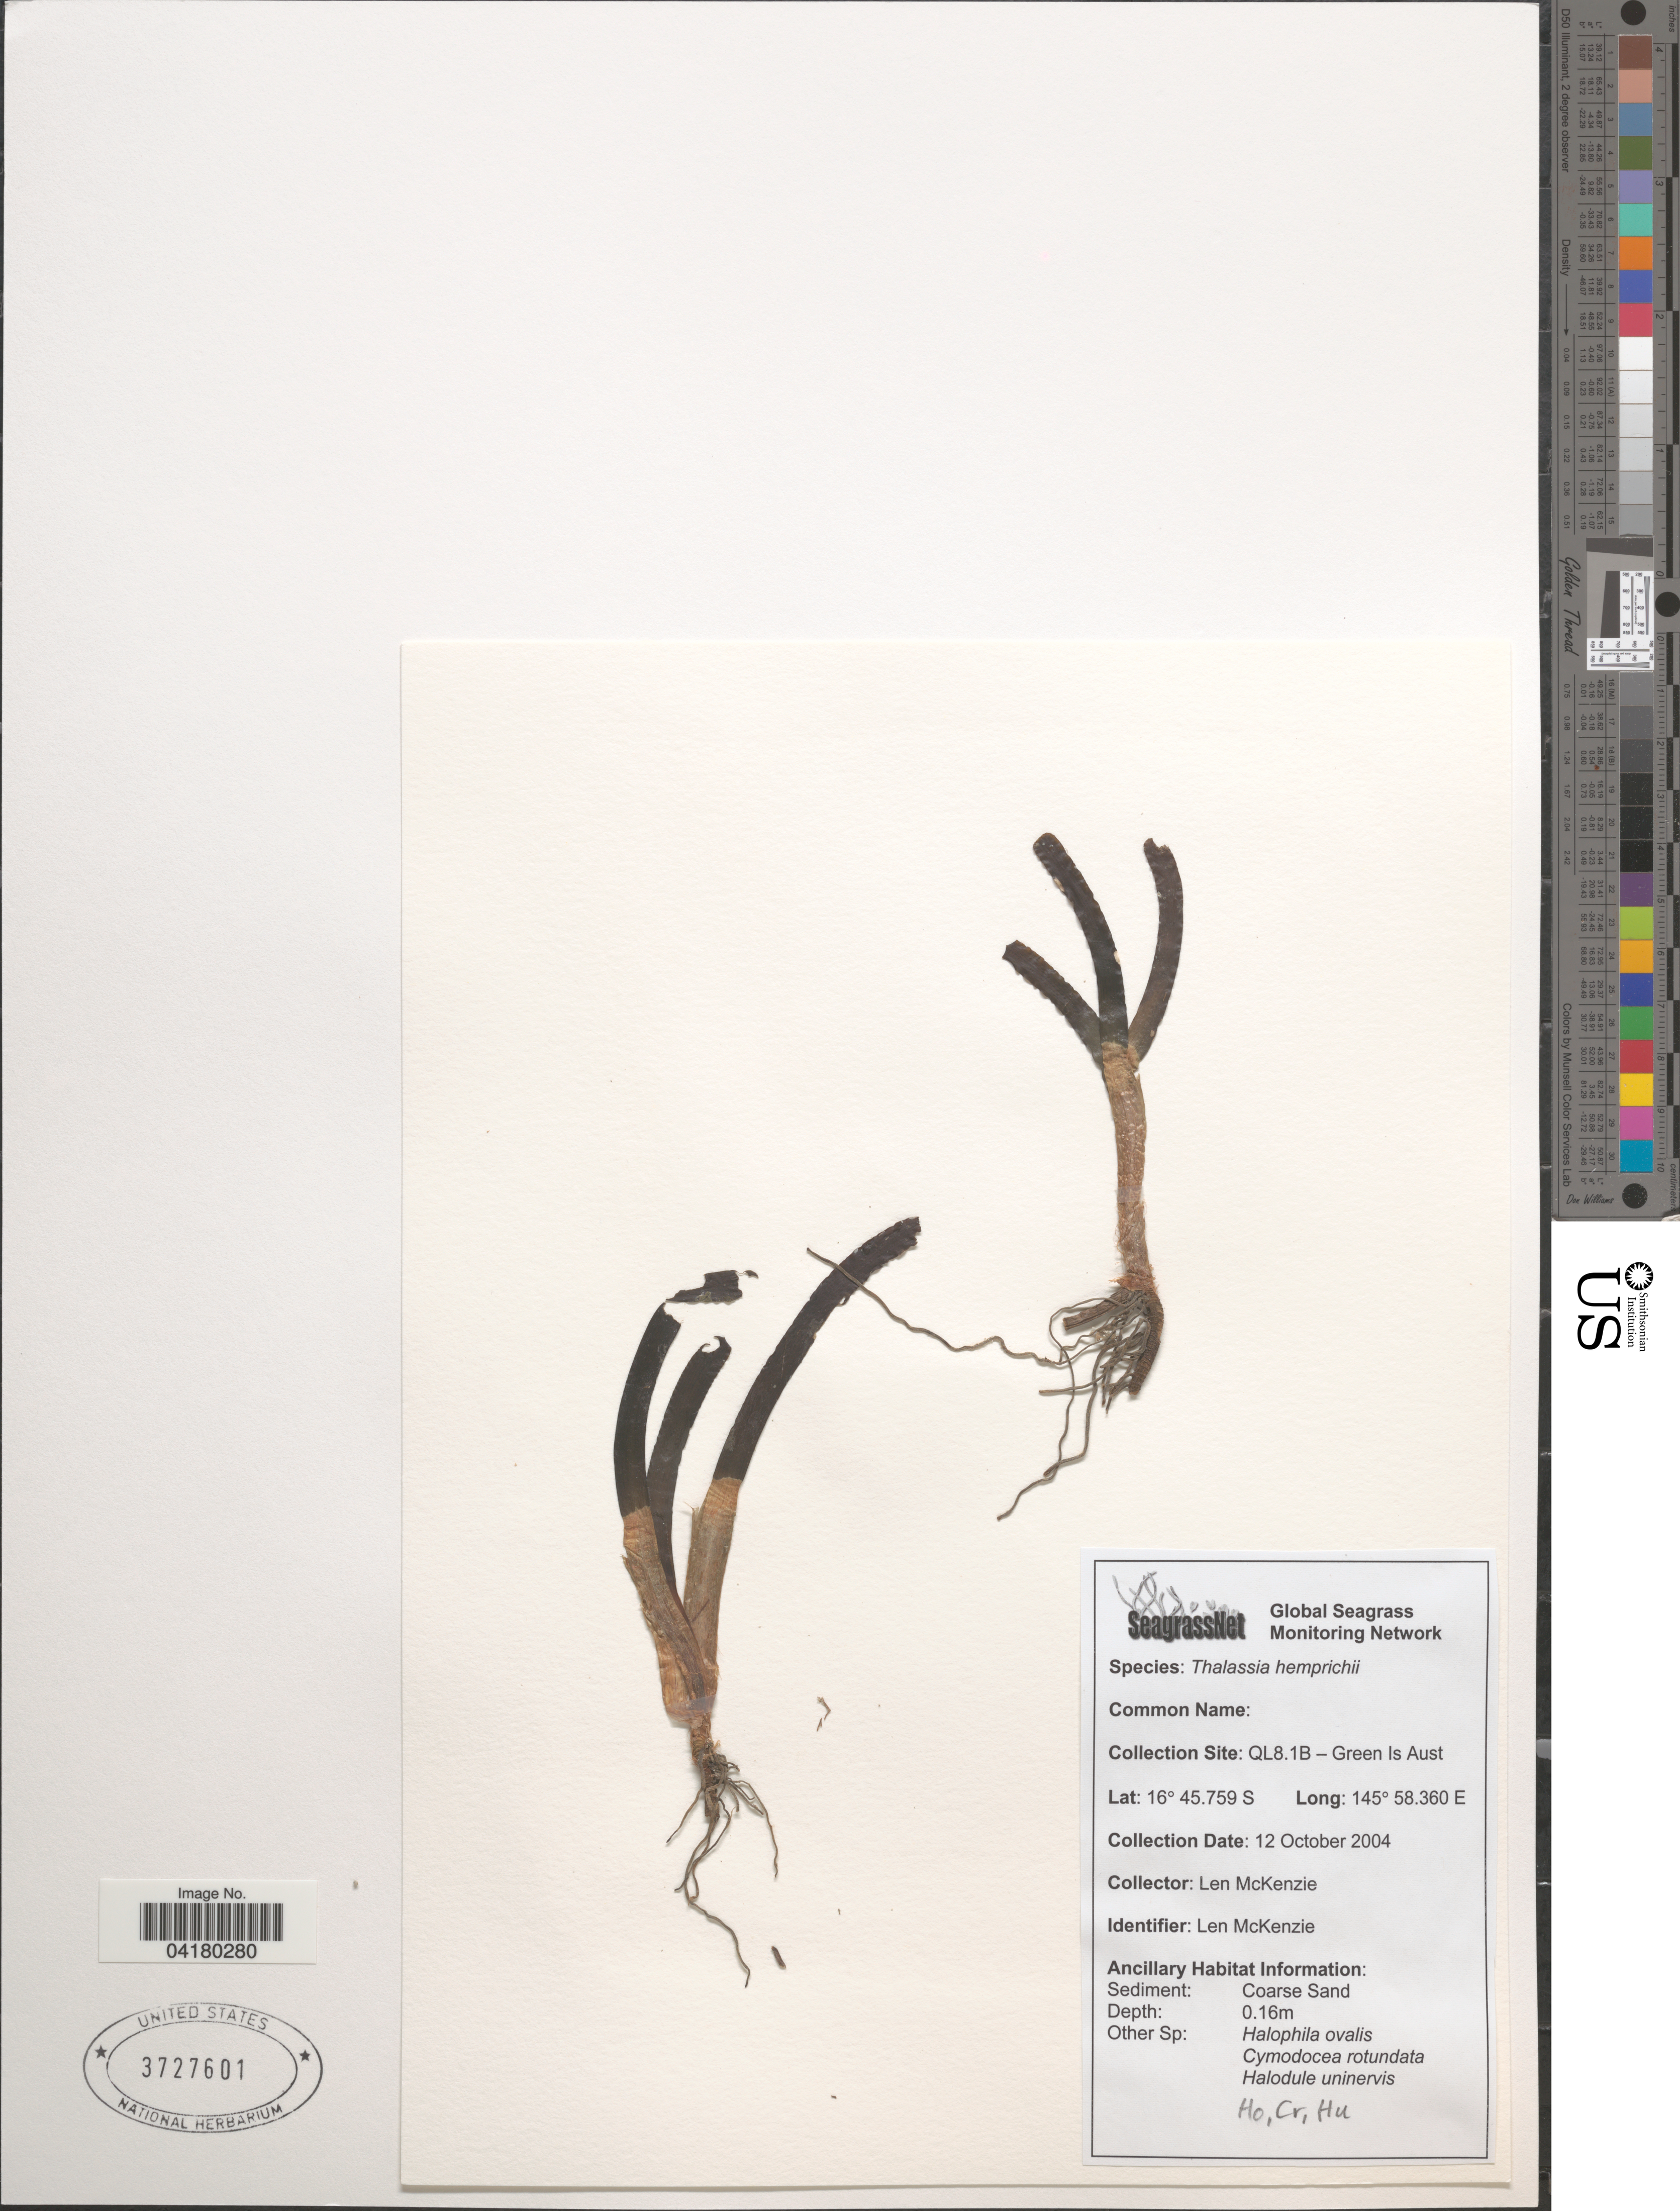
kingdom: Plantae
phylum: Tracheophyta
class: Liliopsida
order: Alismatales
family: Hydrocharitaceae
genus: Thalassia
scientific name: Thalassia hemprichii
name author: Asch.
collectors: L. McKenzie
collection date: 2004-10-12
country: Australia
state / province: Queensland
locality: QL8.1B - Green Is.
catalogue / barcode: US 3727601